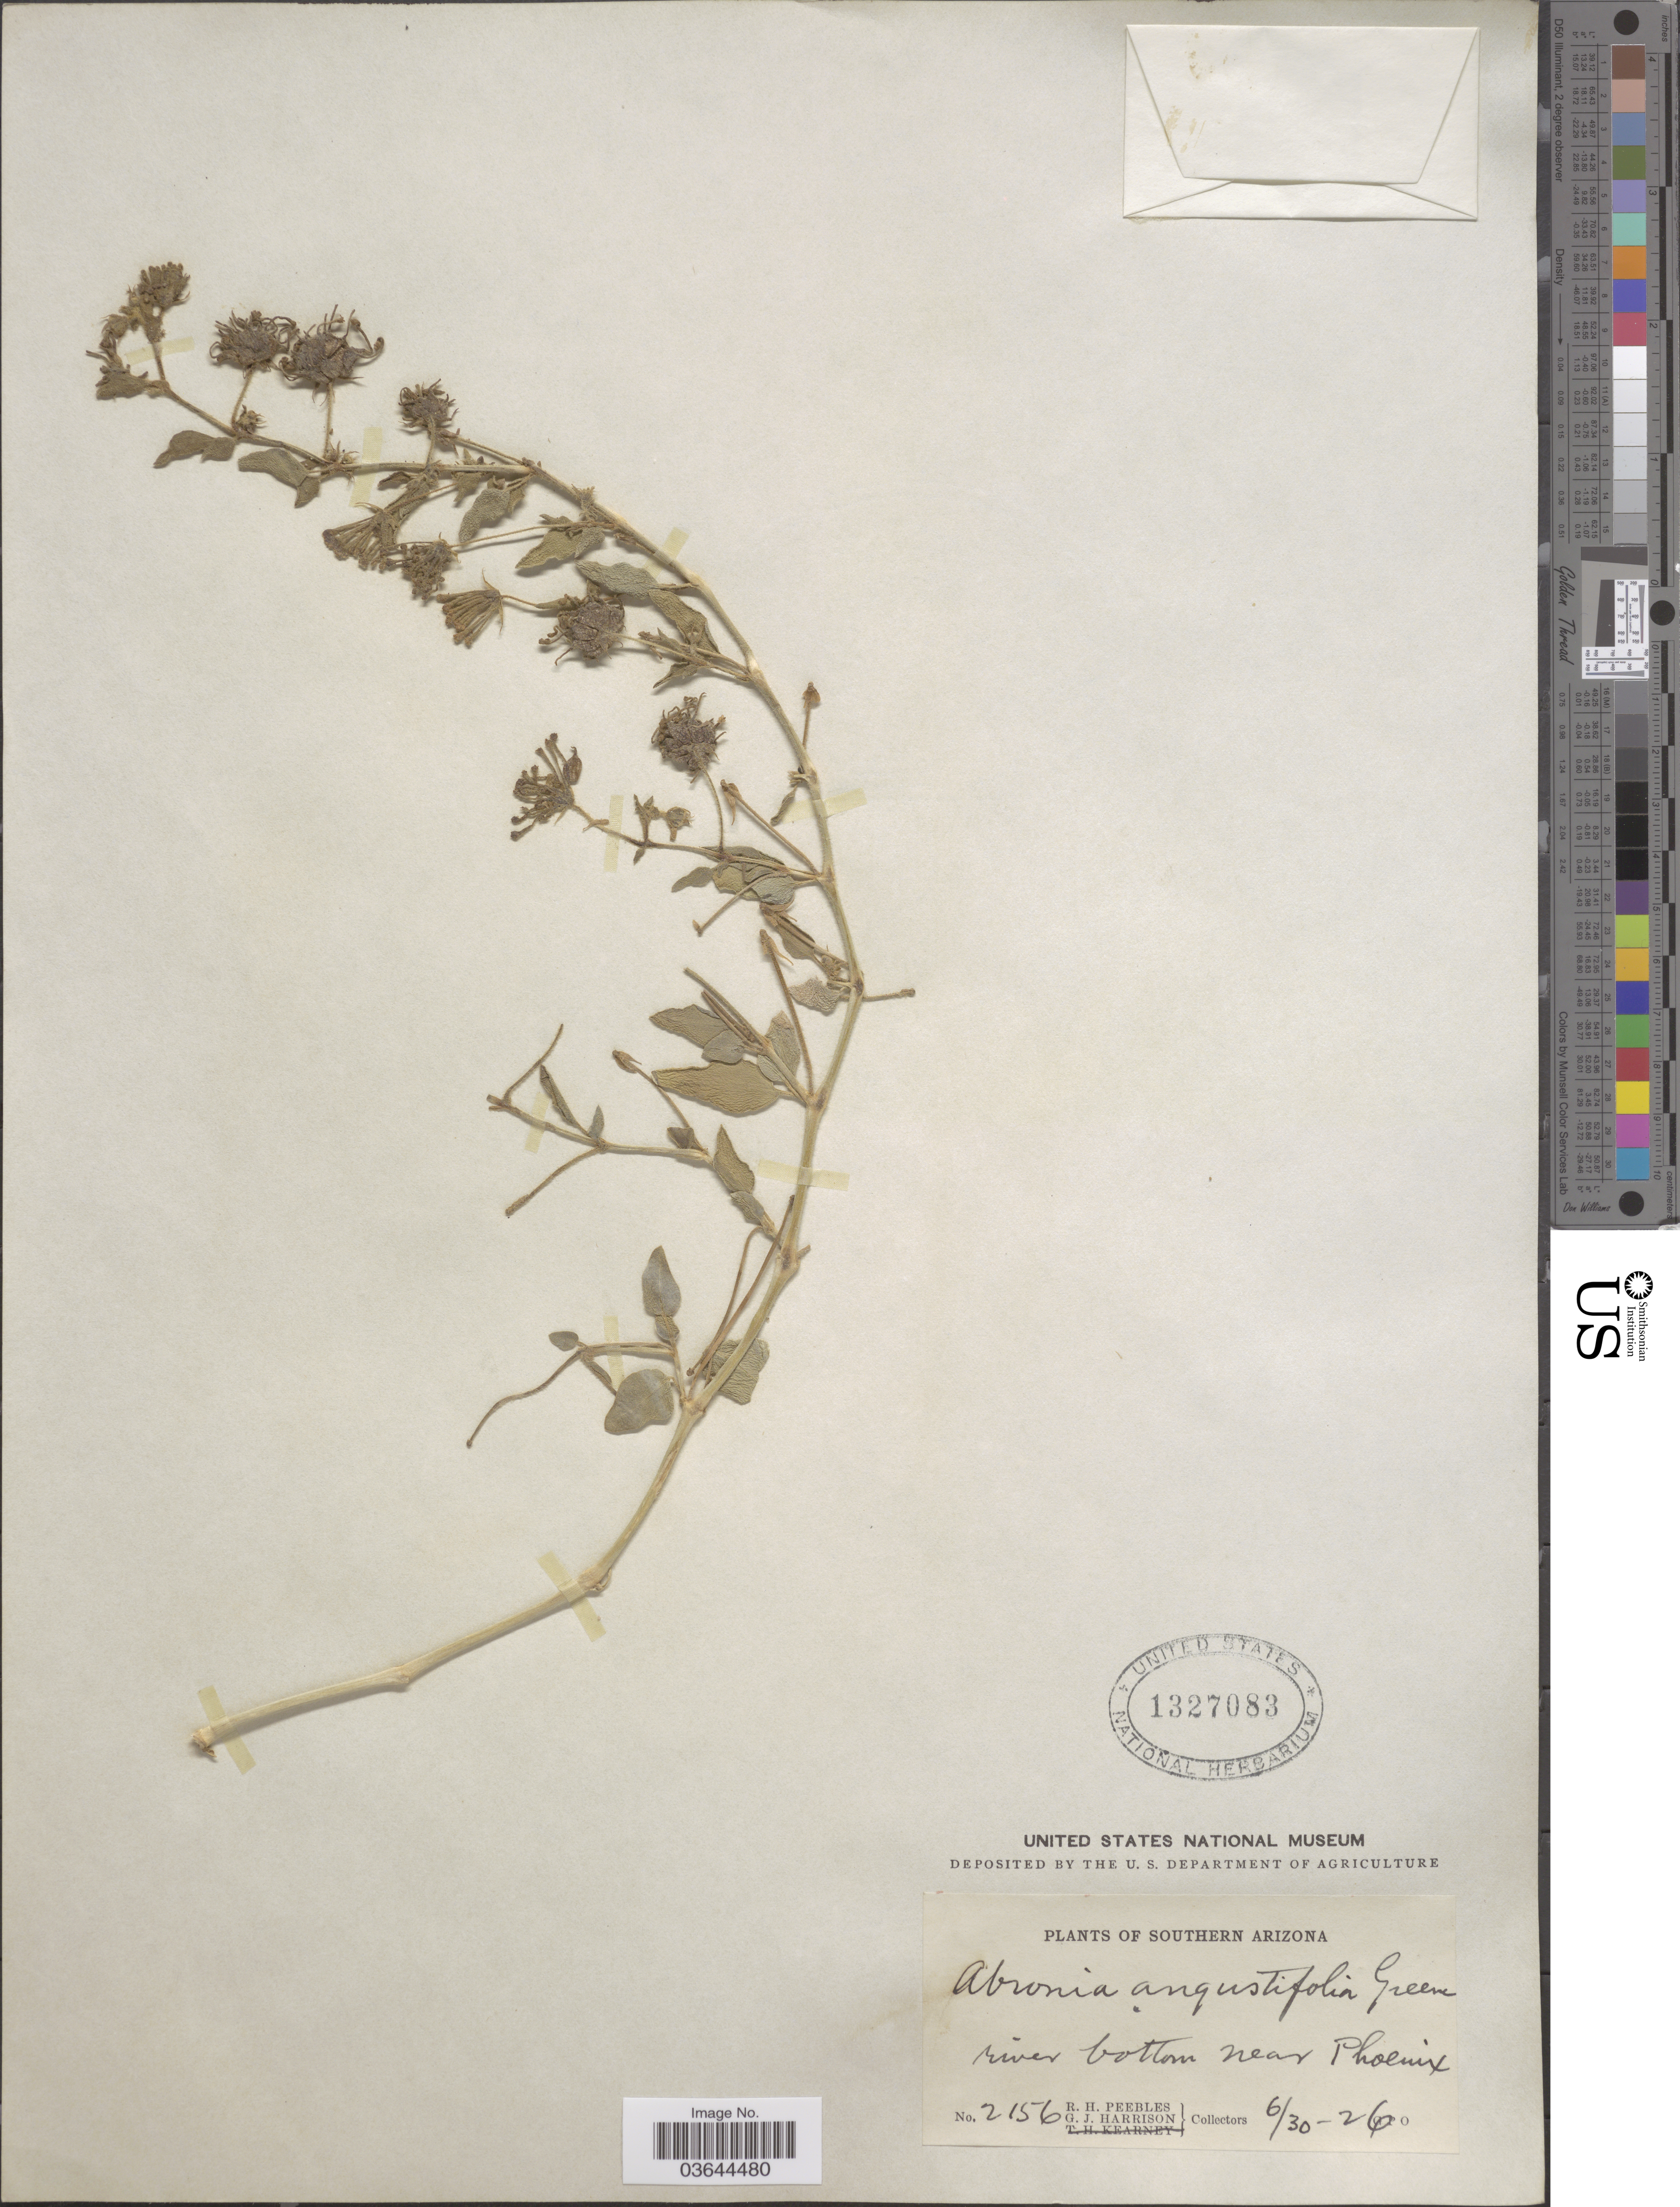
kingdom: Plantae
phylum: Tracheophyta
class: Magnoliopsida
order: Caryophyllales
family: Nyctaginaceae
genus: Abronia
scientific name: Abronia angustifolia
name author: Greene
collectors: R. H. Peebles & G. J. Harrison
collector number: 2156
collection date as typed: Transcribed d/m/y: 30/6/26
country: United States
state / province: Arizona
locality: Southern Arizona, river bottom near Phoenix.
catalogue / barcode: US 1327083